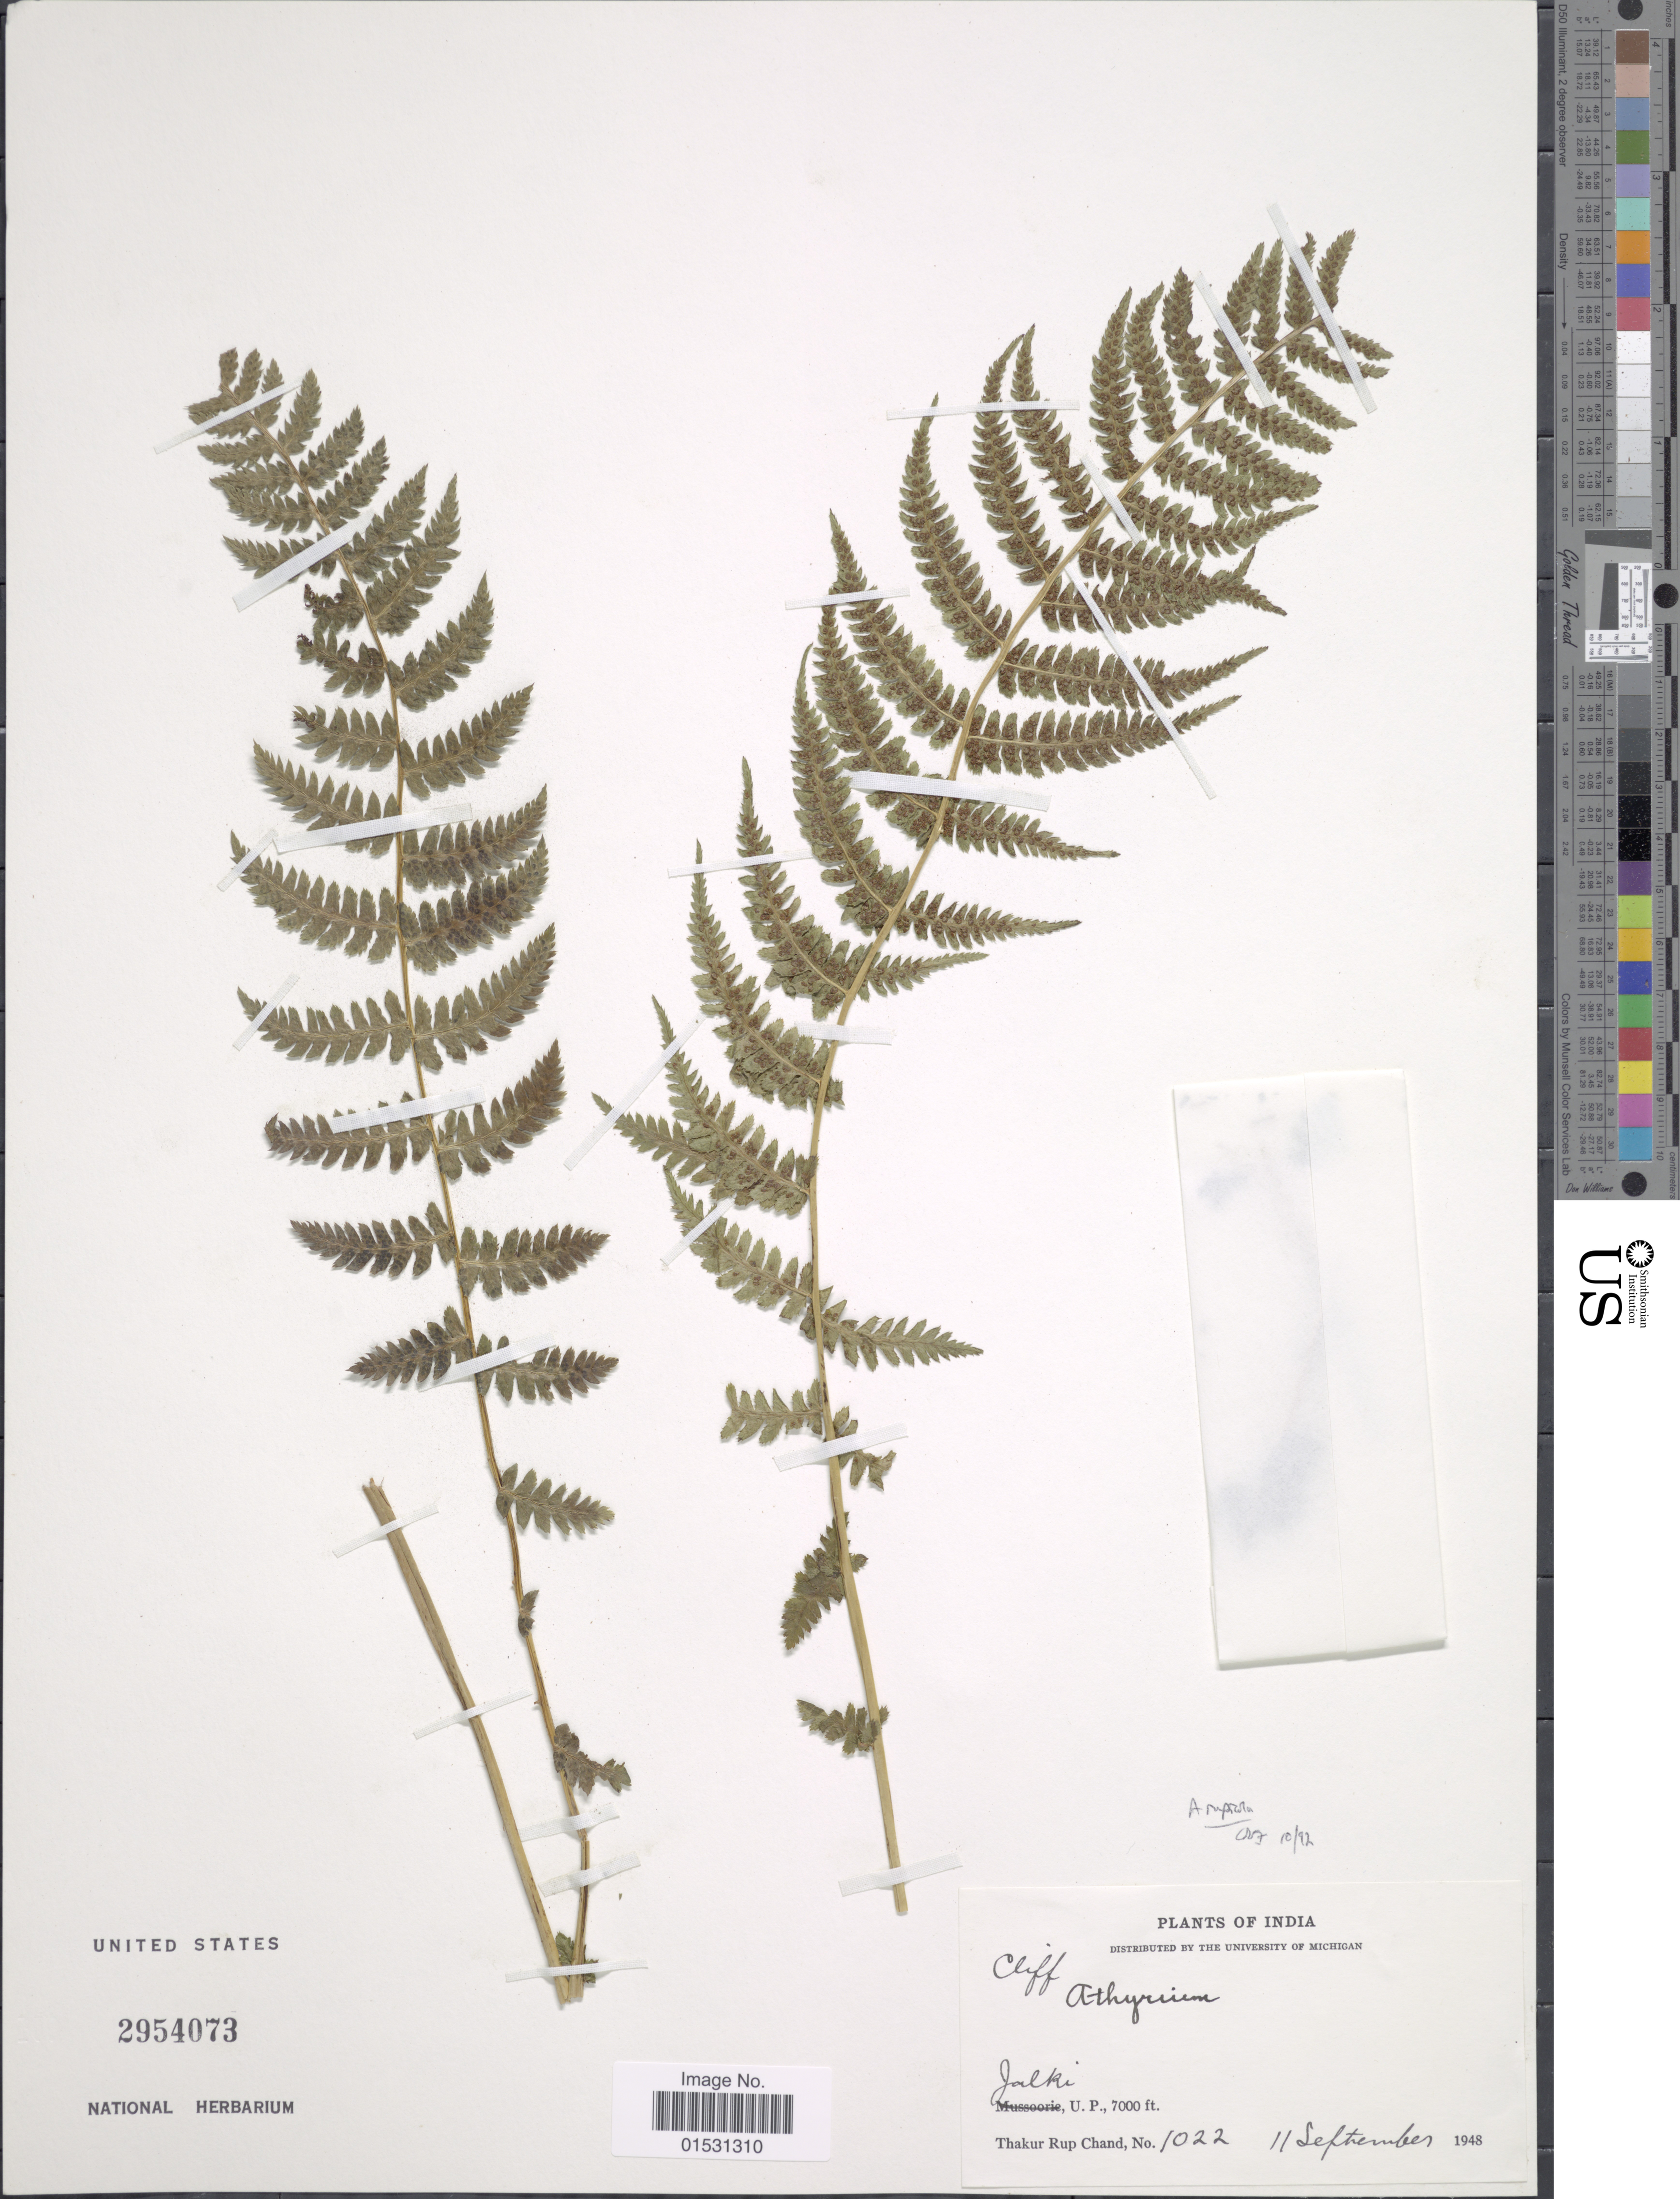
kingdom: Plantae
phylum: Tracheophyta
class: Polypodiopsida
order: Polypodiales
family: Athyriaceae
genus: Athyrium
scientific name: Athyrium sp.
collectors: T. R. Chand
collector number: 1022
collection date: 1948-09-11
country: India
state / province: Uttar Pradesh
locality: Jalki, U. P.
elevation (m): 2134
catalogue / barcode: US 2954073